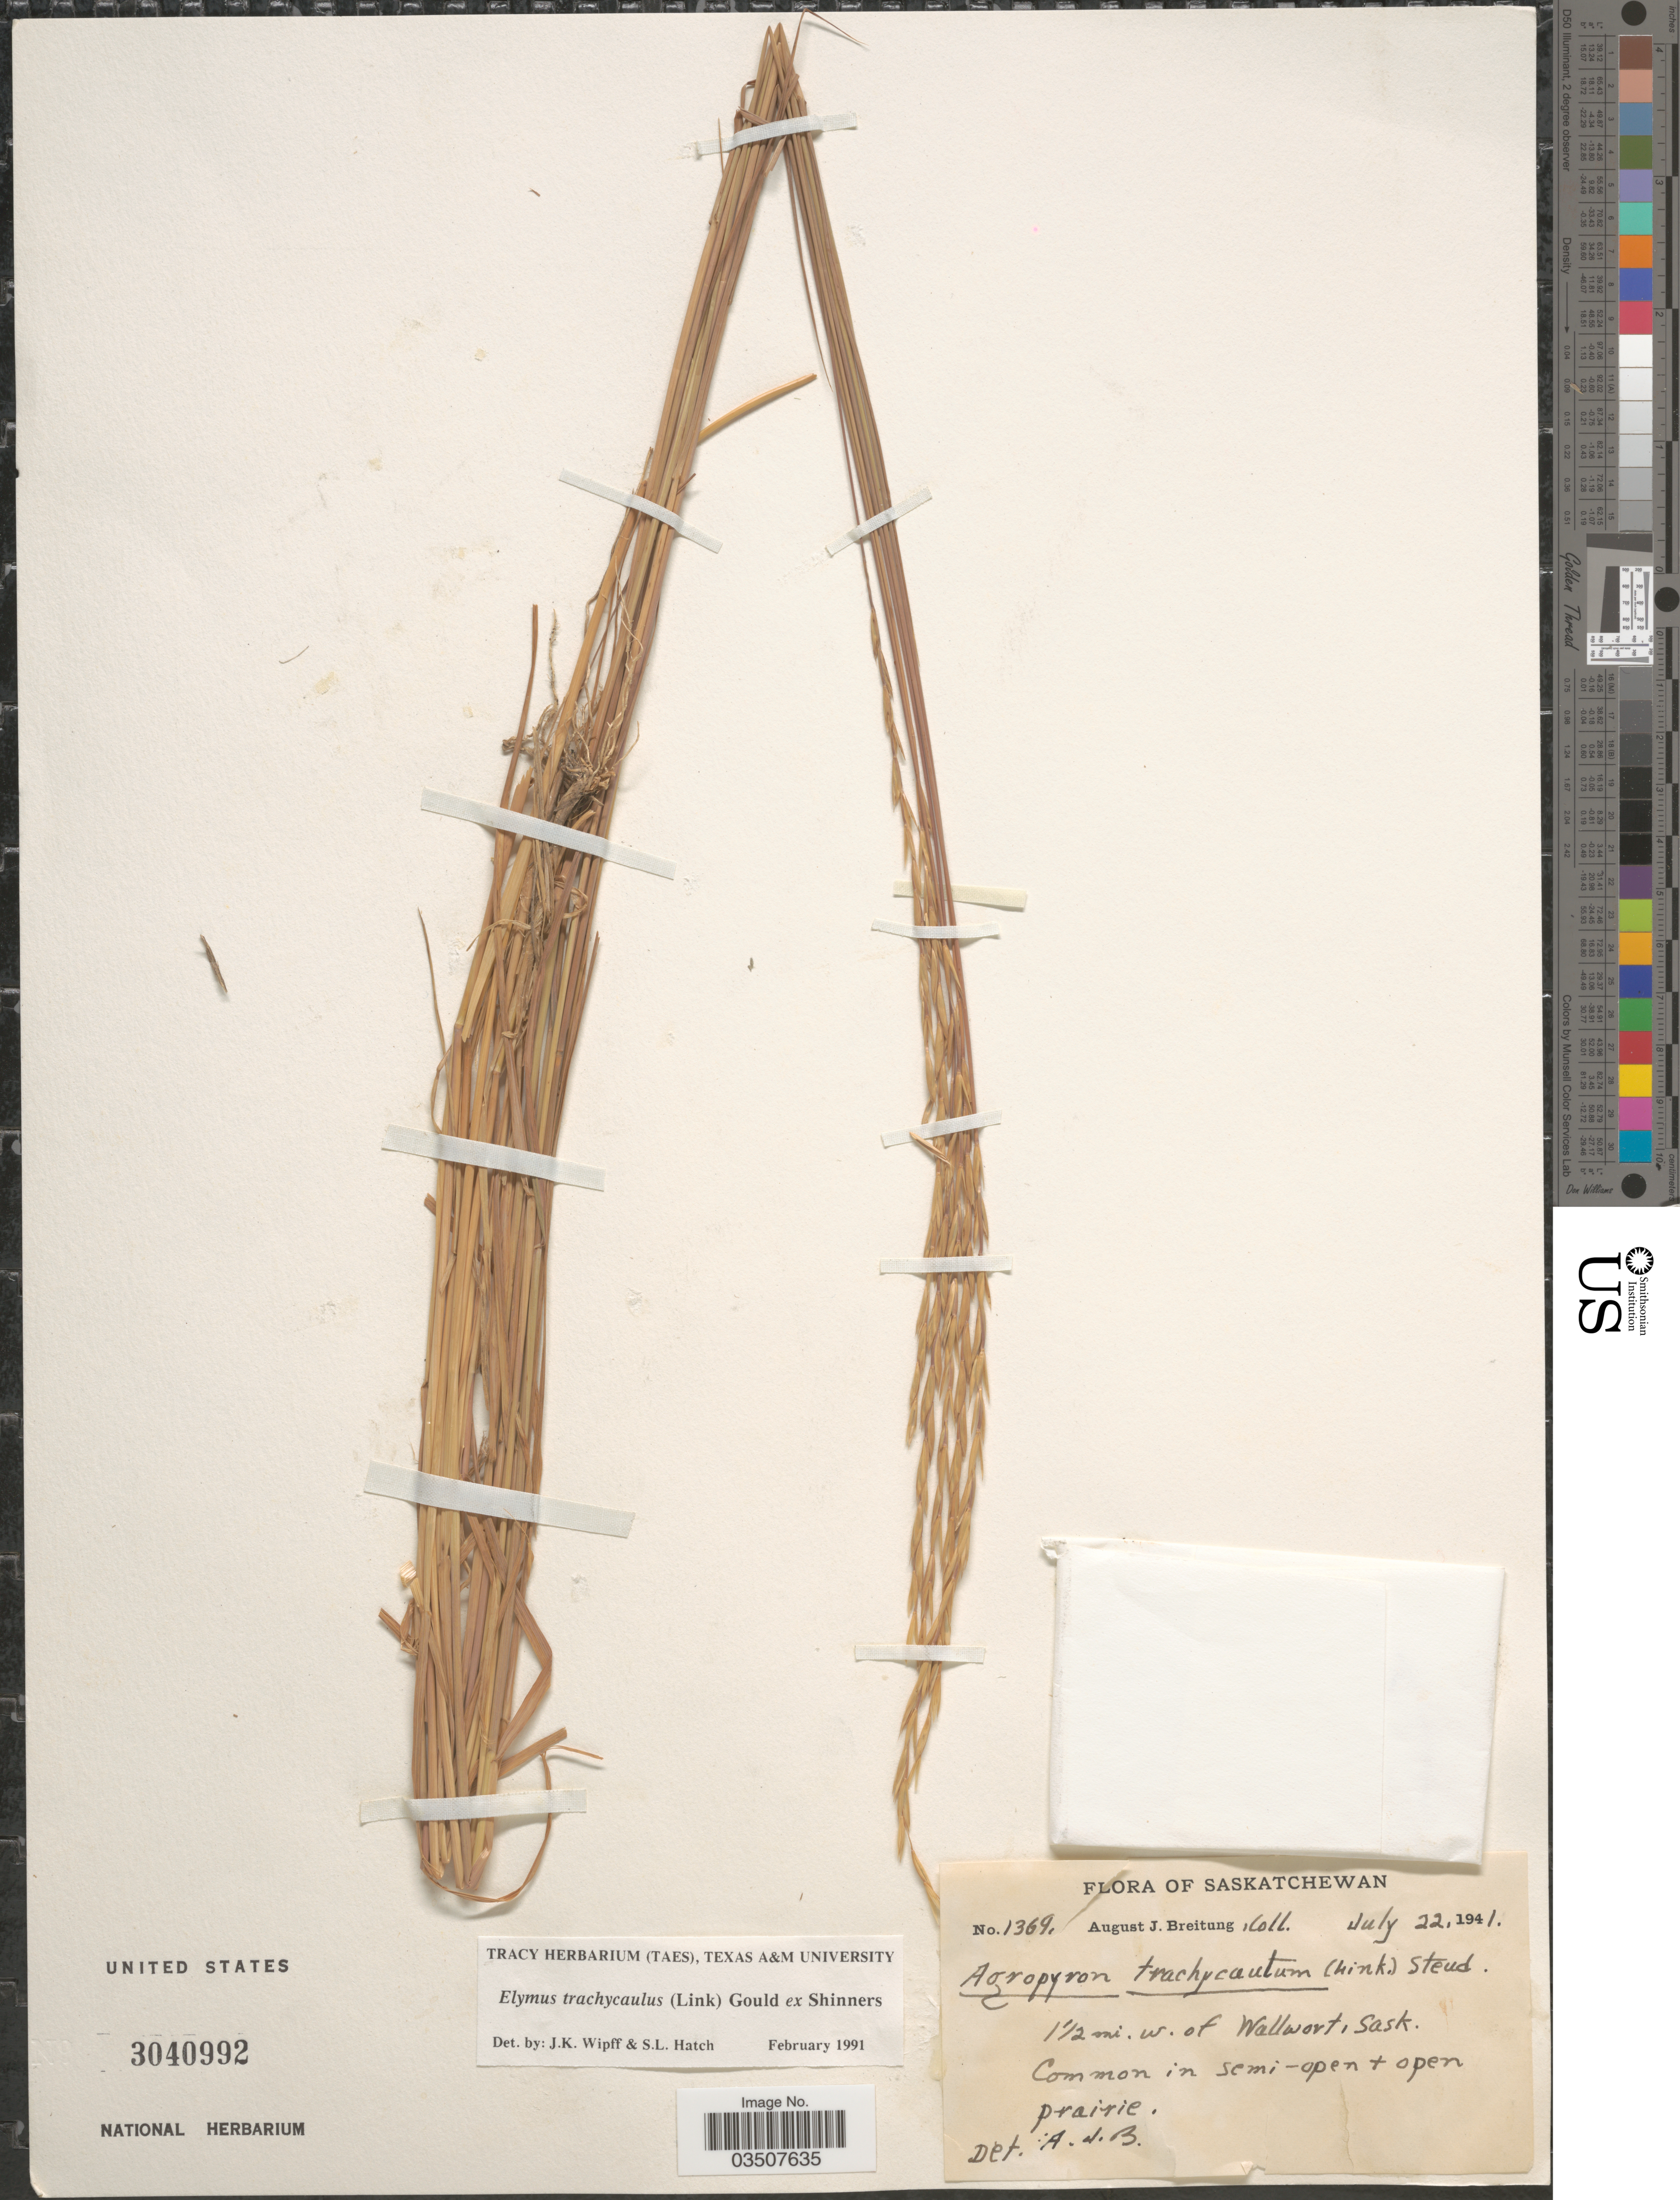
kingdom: Plantae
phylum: Tracheophyta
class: Liliopsida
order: Poales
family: Poaceae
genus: Elymus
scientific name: Elymus trachycaulus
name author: (Link) Gould ex Shinners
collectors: A. Breitung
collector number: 1369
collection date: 1941-07-22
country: Canada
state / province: Saskatchewan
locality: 1 1/2 mi. W. of Wallwort, Sask. Common in semi-open + open prairie.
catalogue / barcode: US 3040992